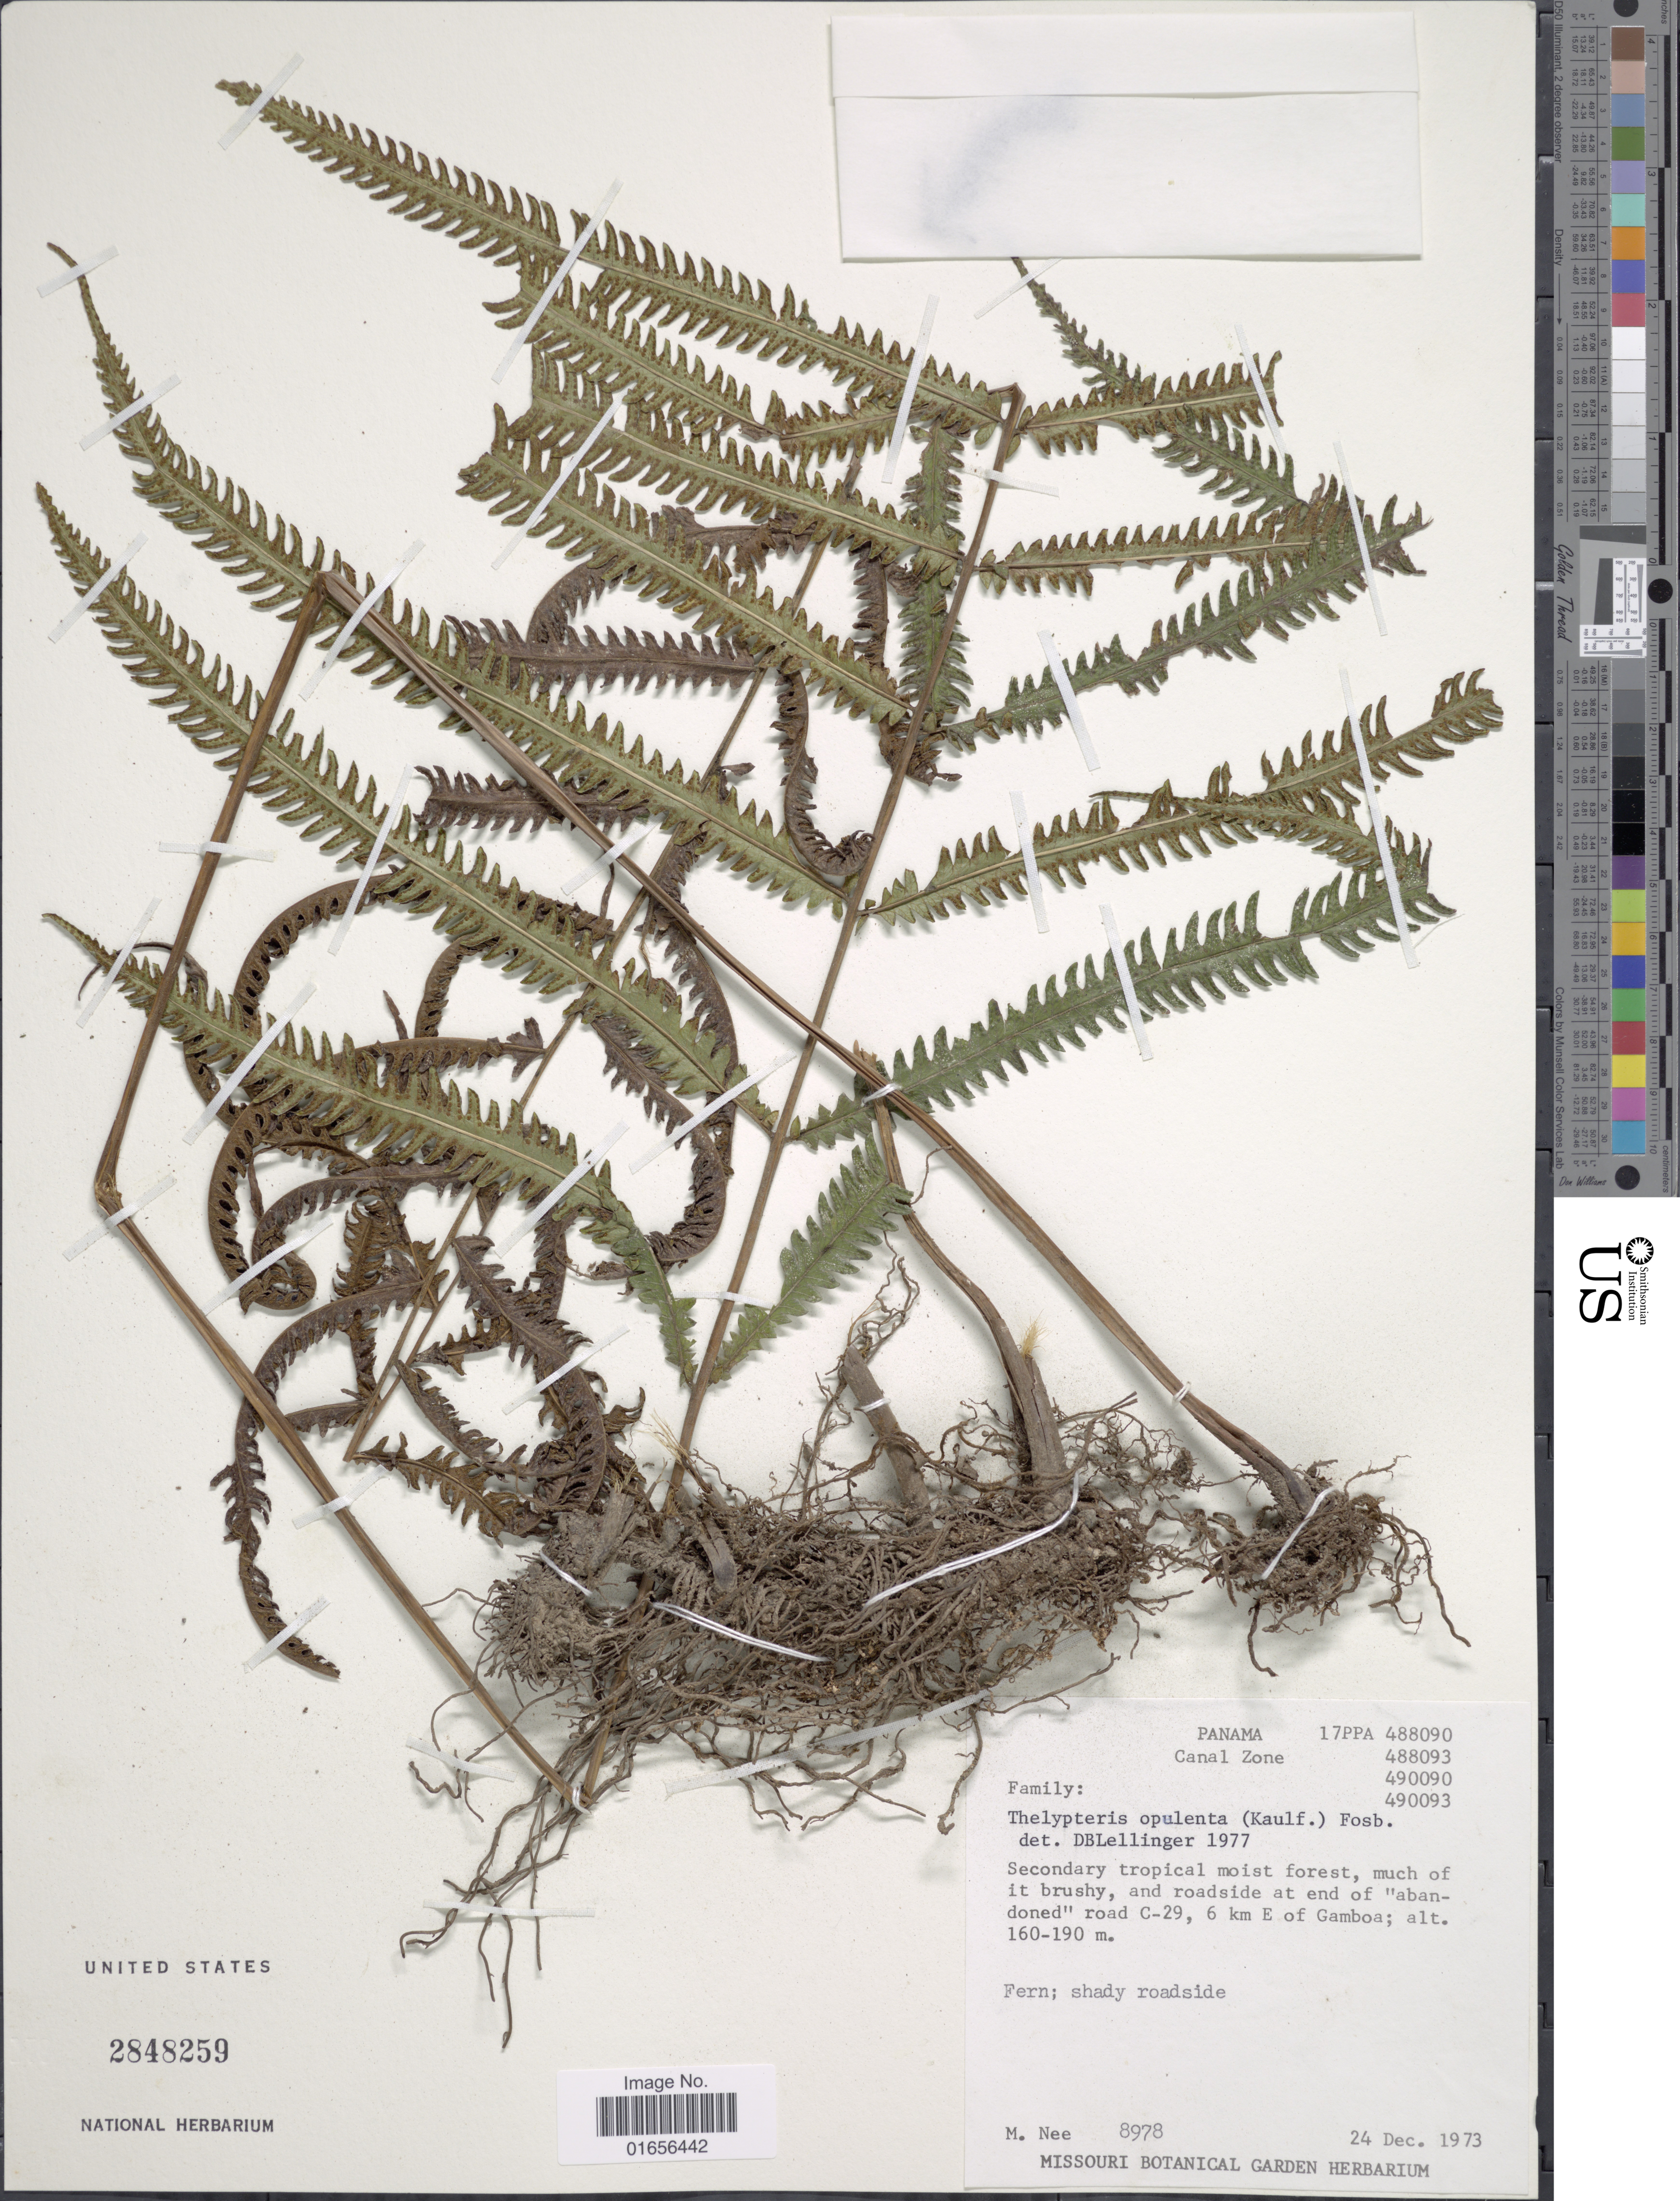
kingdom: Plantae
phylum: Tracheophyta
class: Polypodiopsida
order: Polypodiales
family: Thelypteridaceae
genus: Amphineuron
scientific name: Amphineuron opulentum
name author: (Kaulf.) Holttum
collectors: M. Nee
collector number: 8978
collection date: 1973-12-24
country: Panama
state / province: Colón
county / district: Canal Zone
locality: Panama, Canal Zone. Secondary tropical moist forest, much of it brushy, and roadside at end of "abandoned" road C-29, 6 km E of Gamboa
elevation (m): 160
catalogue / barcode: US 2848259